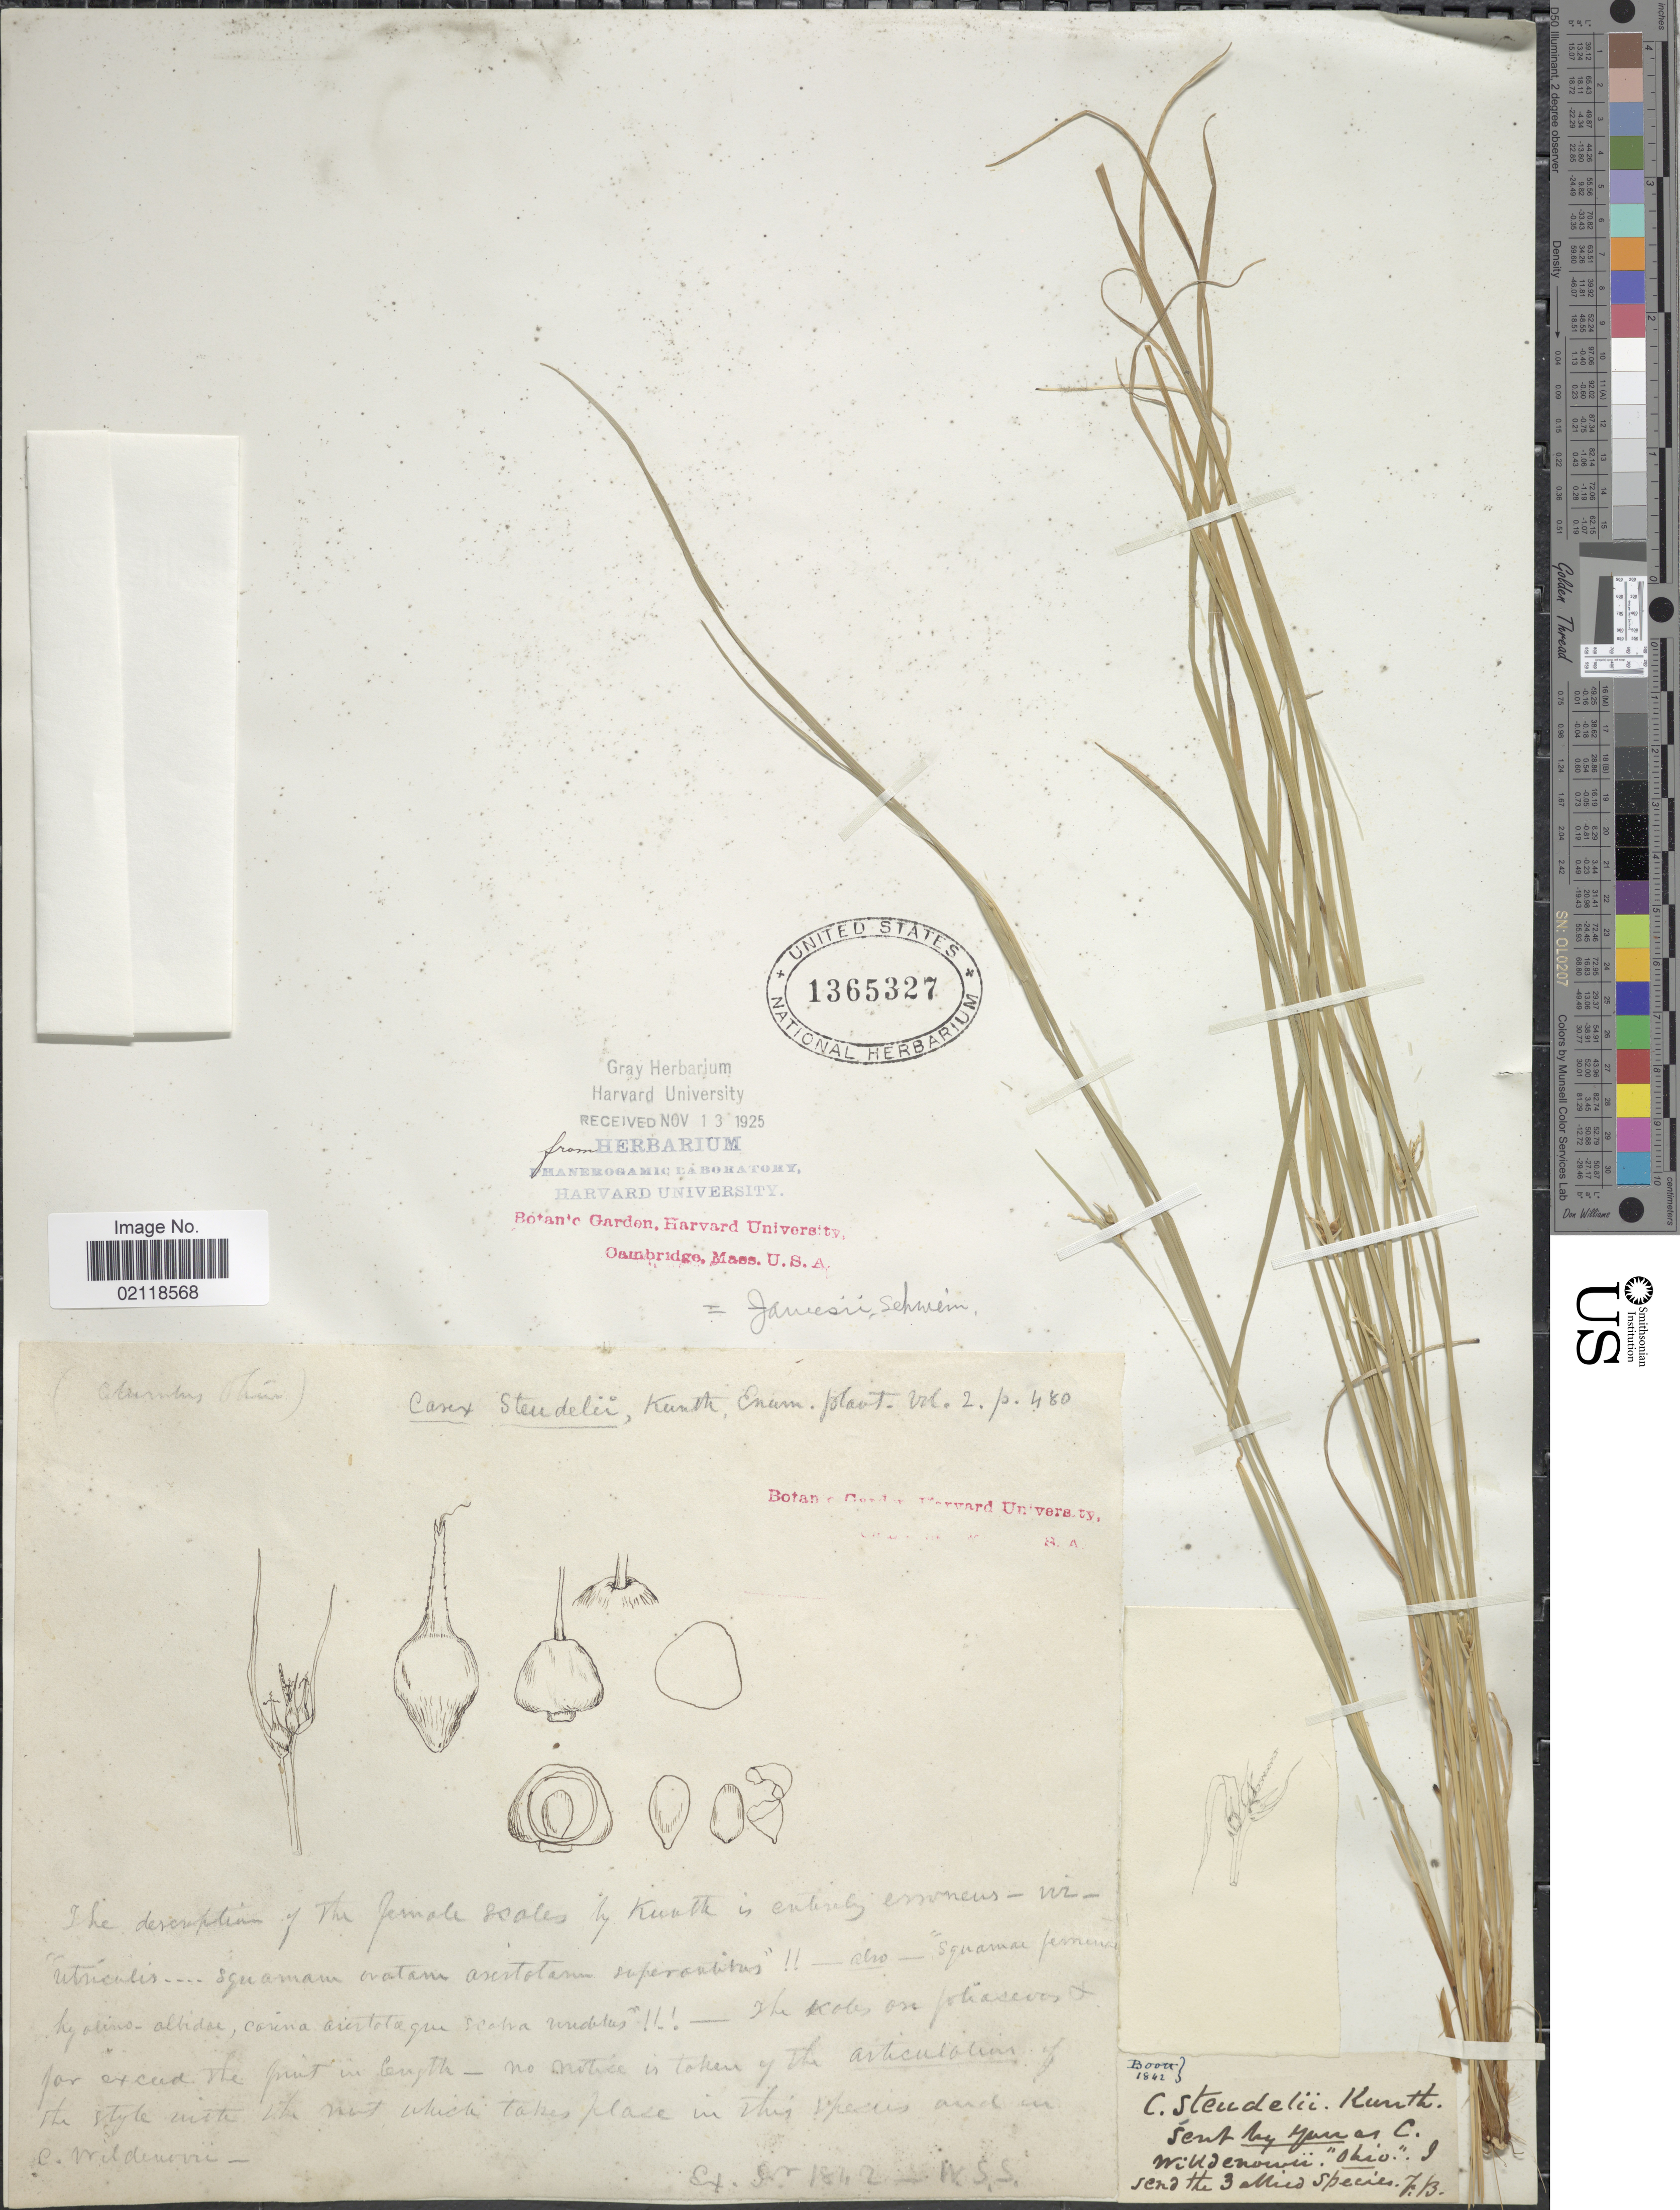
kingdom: Plantae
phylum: Tracheophyta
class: Liliopsida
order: Poales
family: Cyperaceae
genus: Carex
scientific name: Carex jamesii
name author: Schwein.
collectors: Boott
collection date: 1842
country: United States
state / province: Ohio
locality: (Columbus Ohio [interpreted]). [unsure placement]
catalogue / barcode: US 1365327